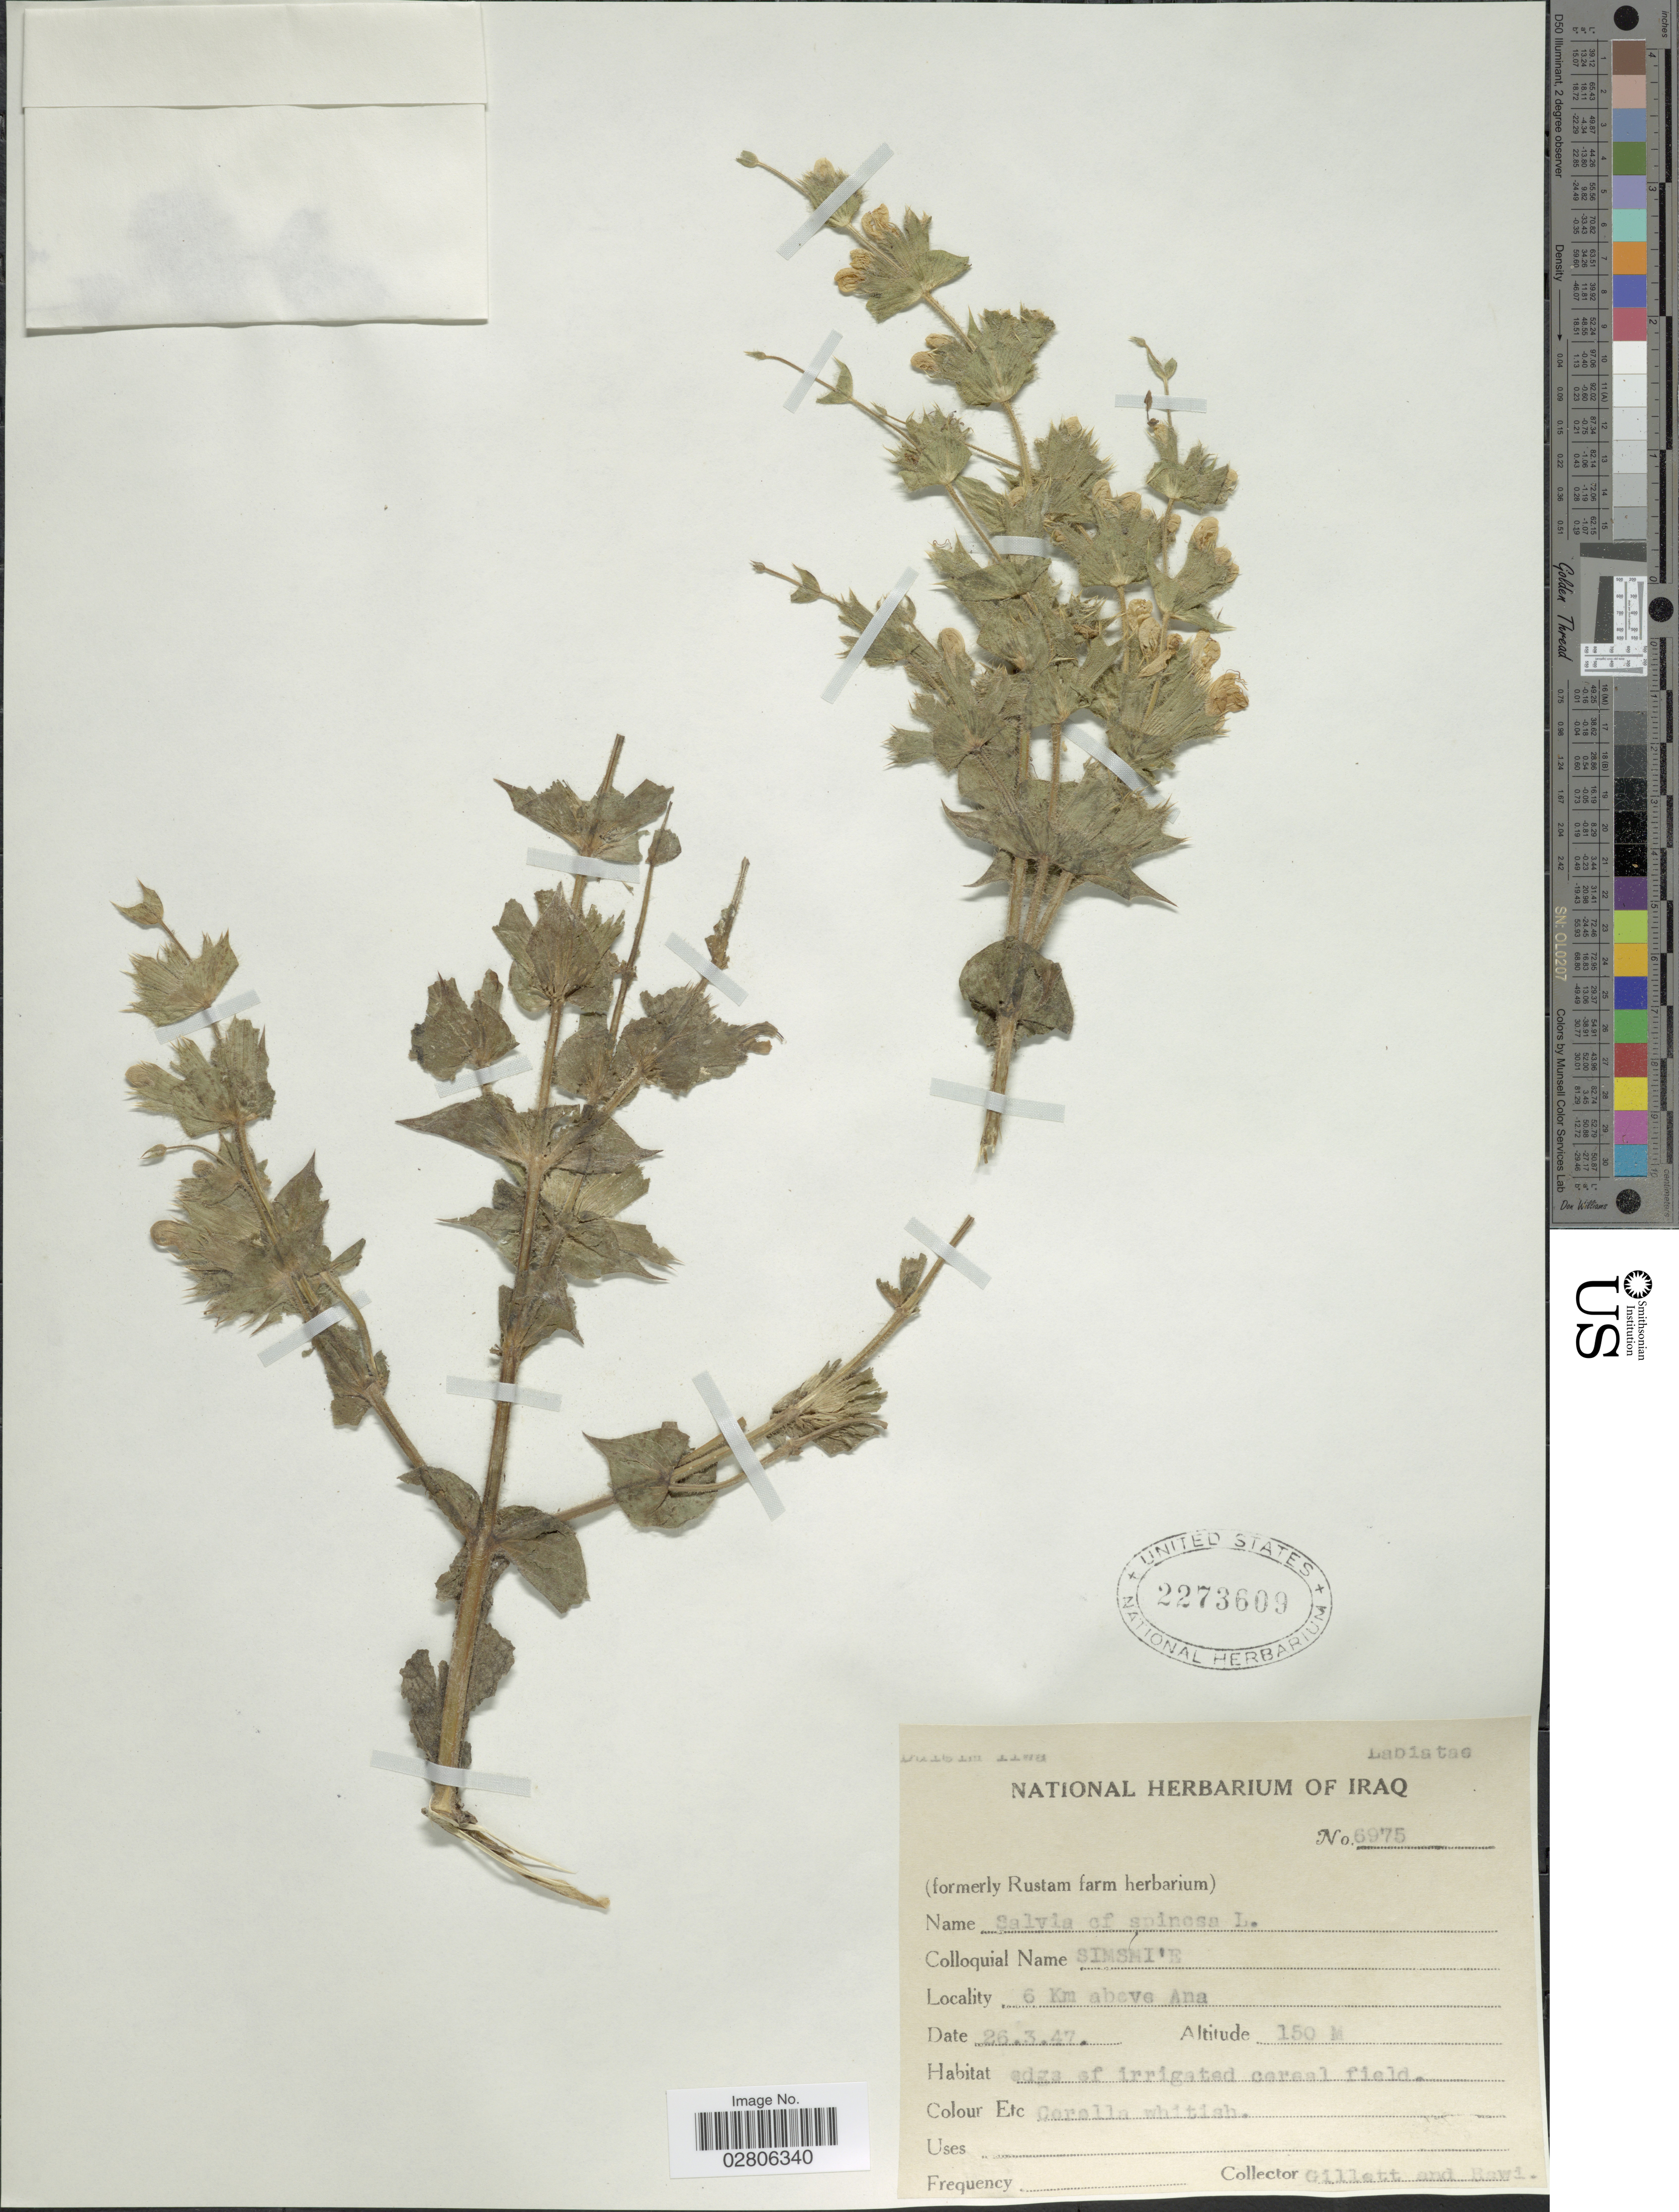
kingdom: Plantae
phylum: Tracheophyta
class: Magnoliopsida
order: Lamiales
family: Lamiaceae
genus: Salvia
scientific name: Salvia spinosa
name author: L.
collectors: Gillett, -- & -. Rawi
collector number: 6975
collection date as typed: Transcribed d/m/y: 26/3/47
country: Iraq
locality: Duleim liwa, 6 Km above Ana.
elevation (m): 150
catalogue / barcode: US 2273609